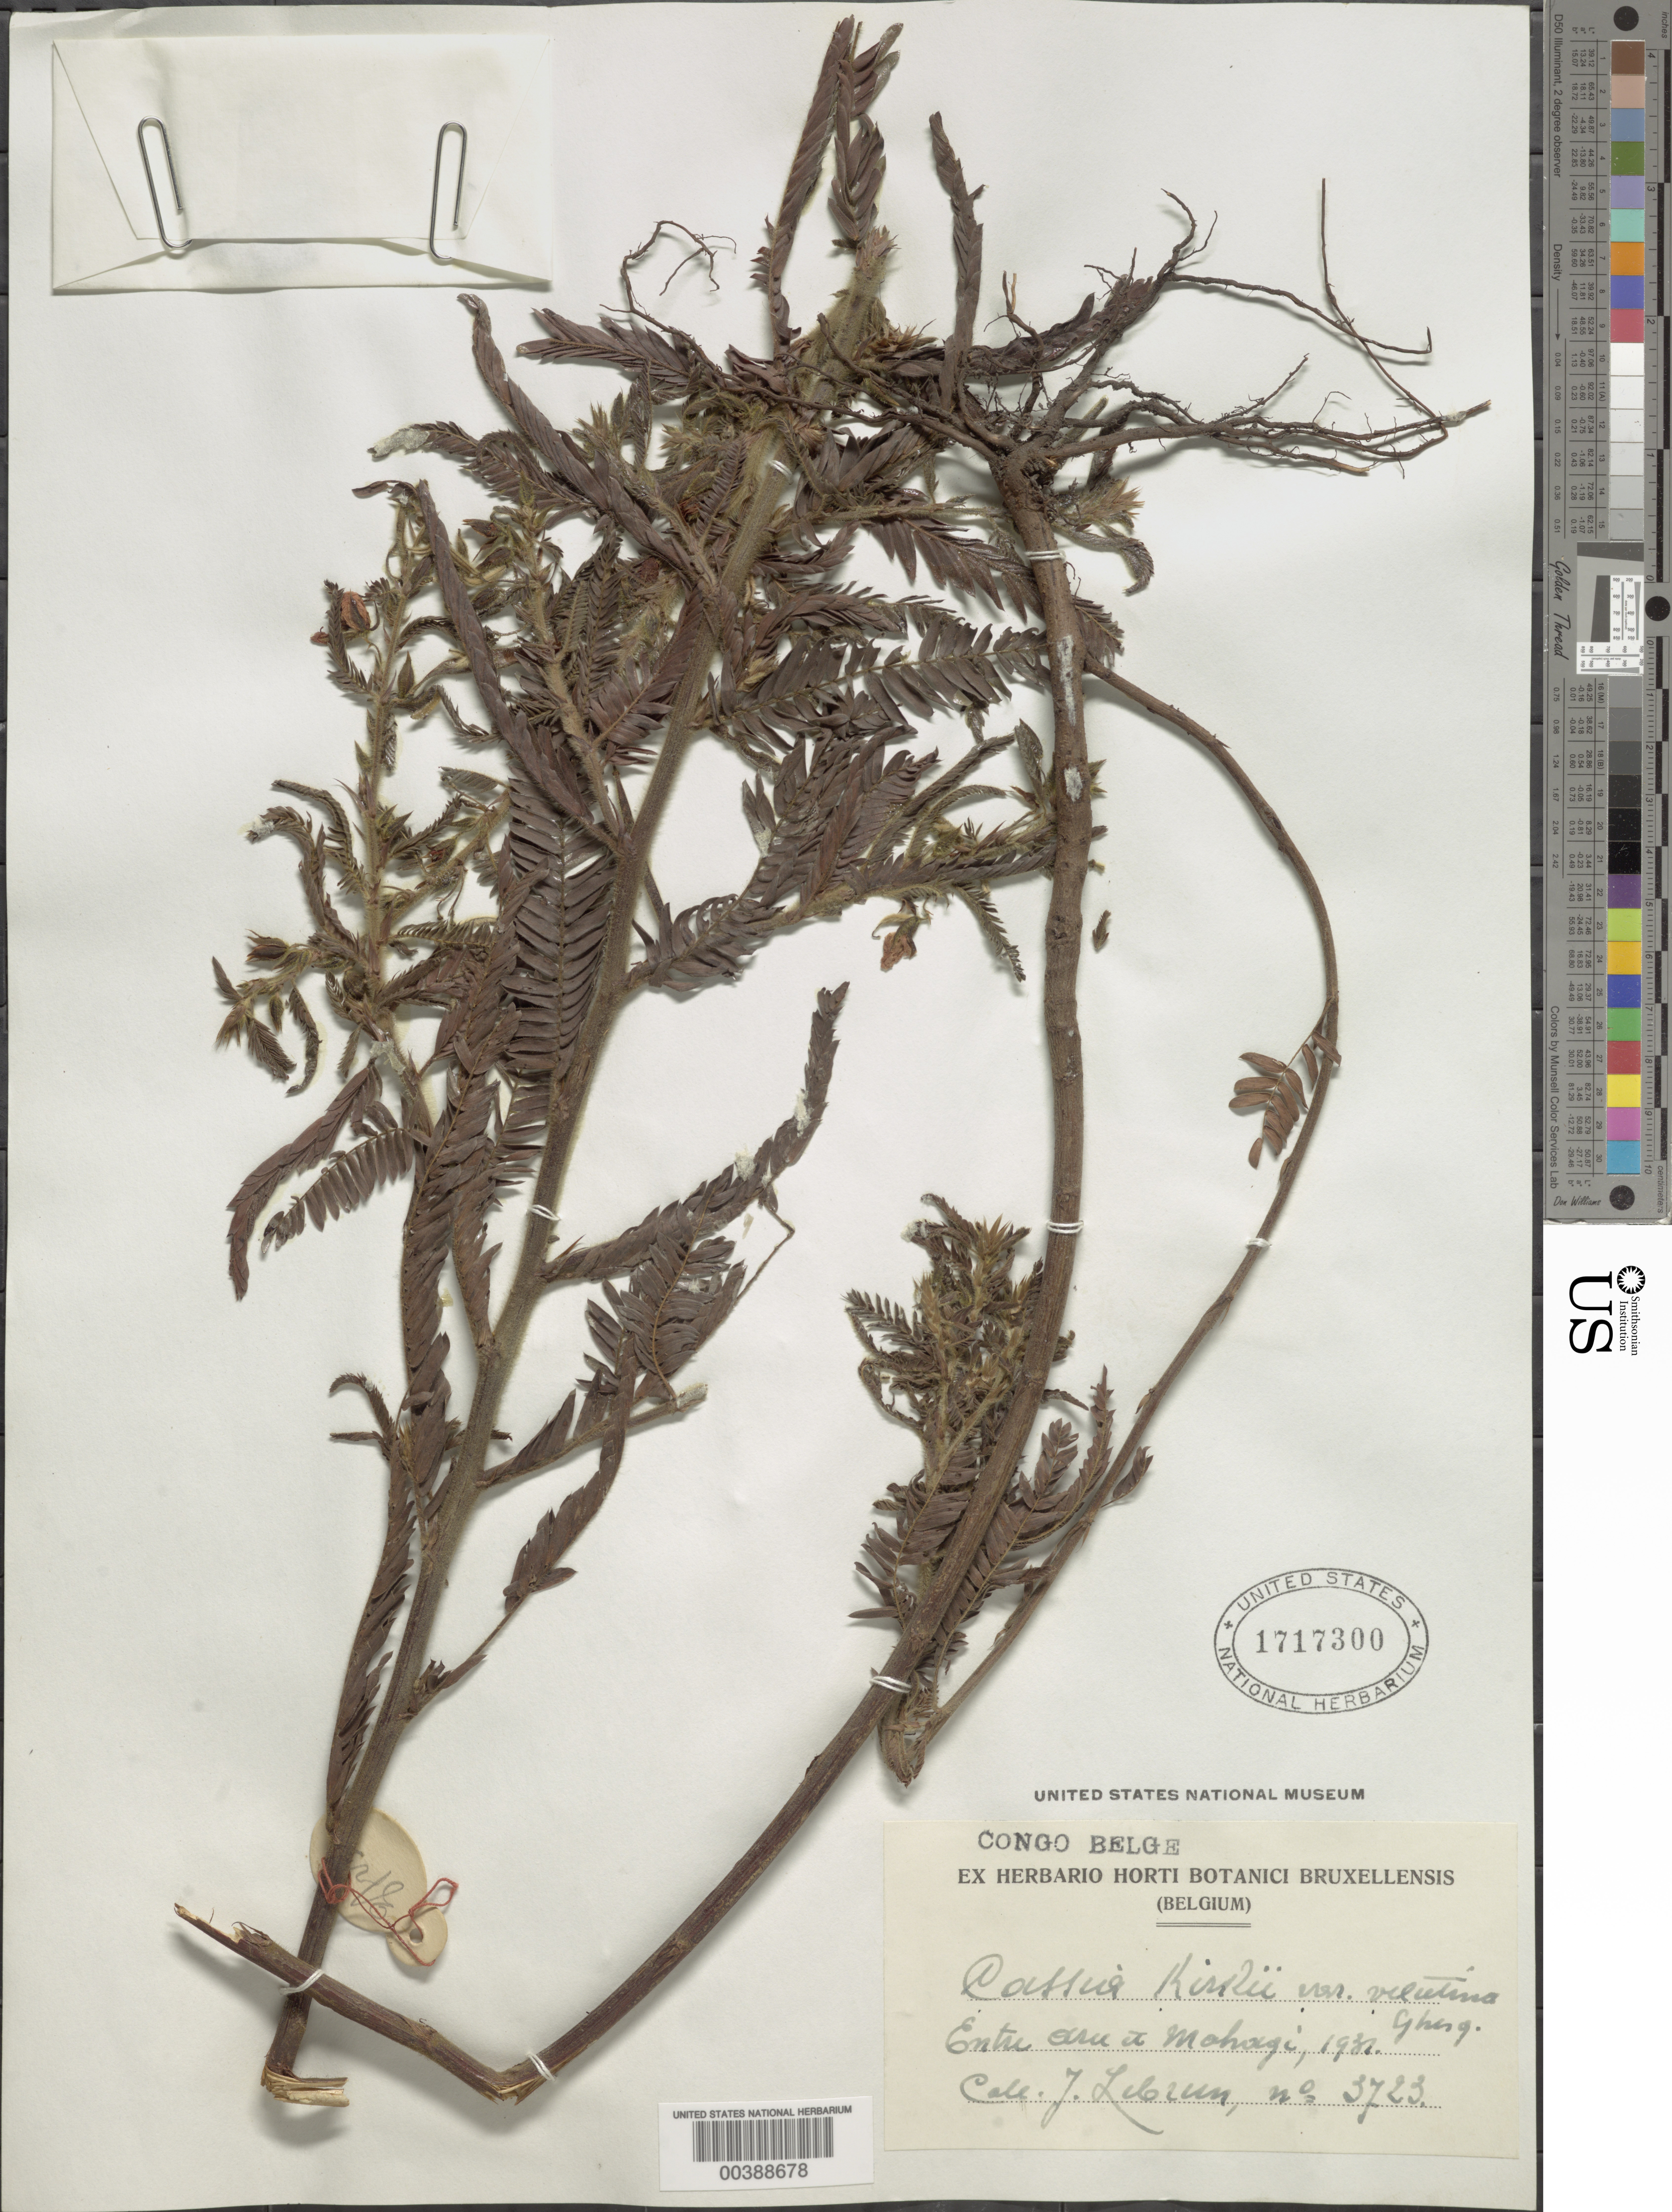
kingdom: Plantae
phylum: Tracheophyta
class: Magnoliopsida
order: Fabales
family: Fabaceae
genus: Chamaecrista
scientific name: Chamaecrista kirkii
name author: (Oliv.) Standl.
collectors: J. A. Lebrun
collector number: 3723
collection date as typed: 1931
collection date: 1931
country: Congo, Democratic Republic of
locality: Entre euce et mohagi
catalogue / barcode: US 1717300